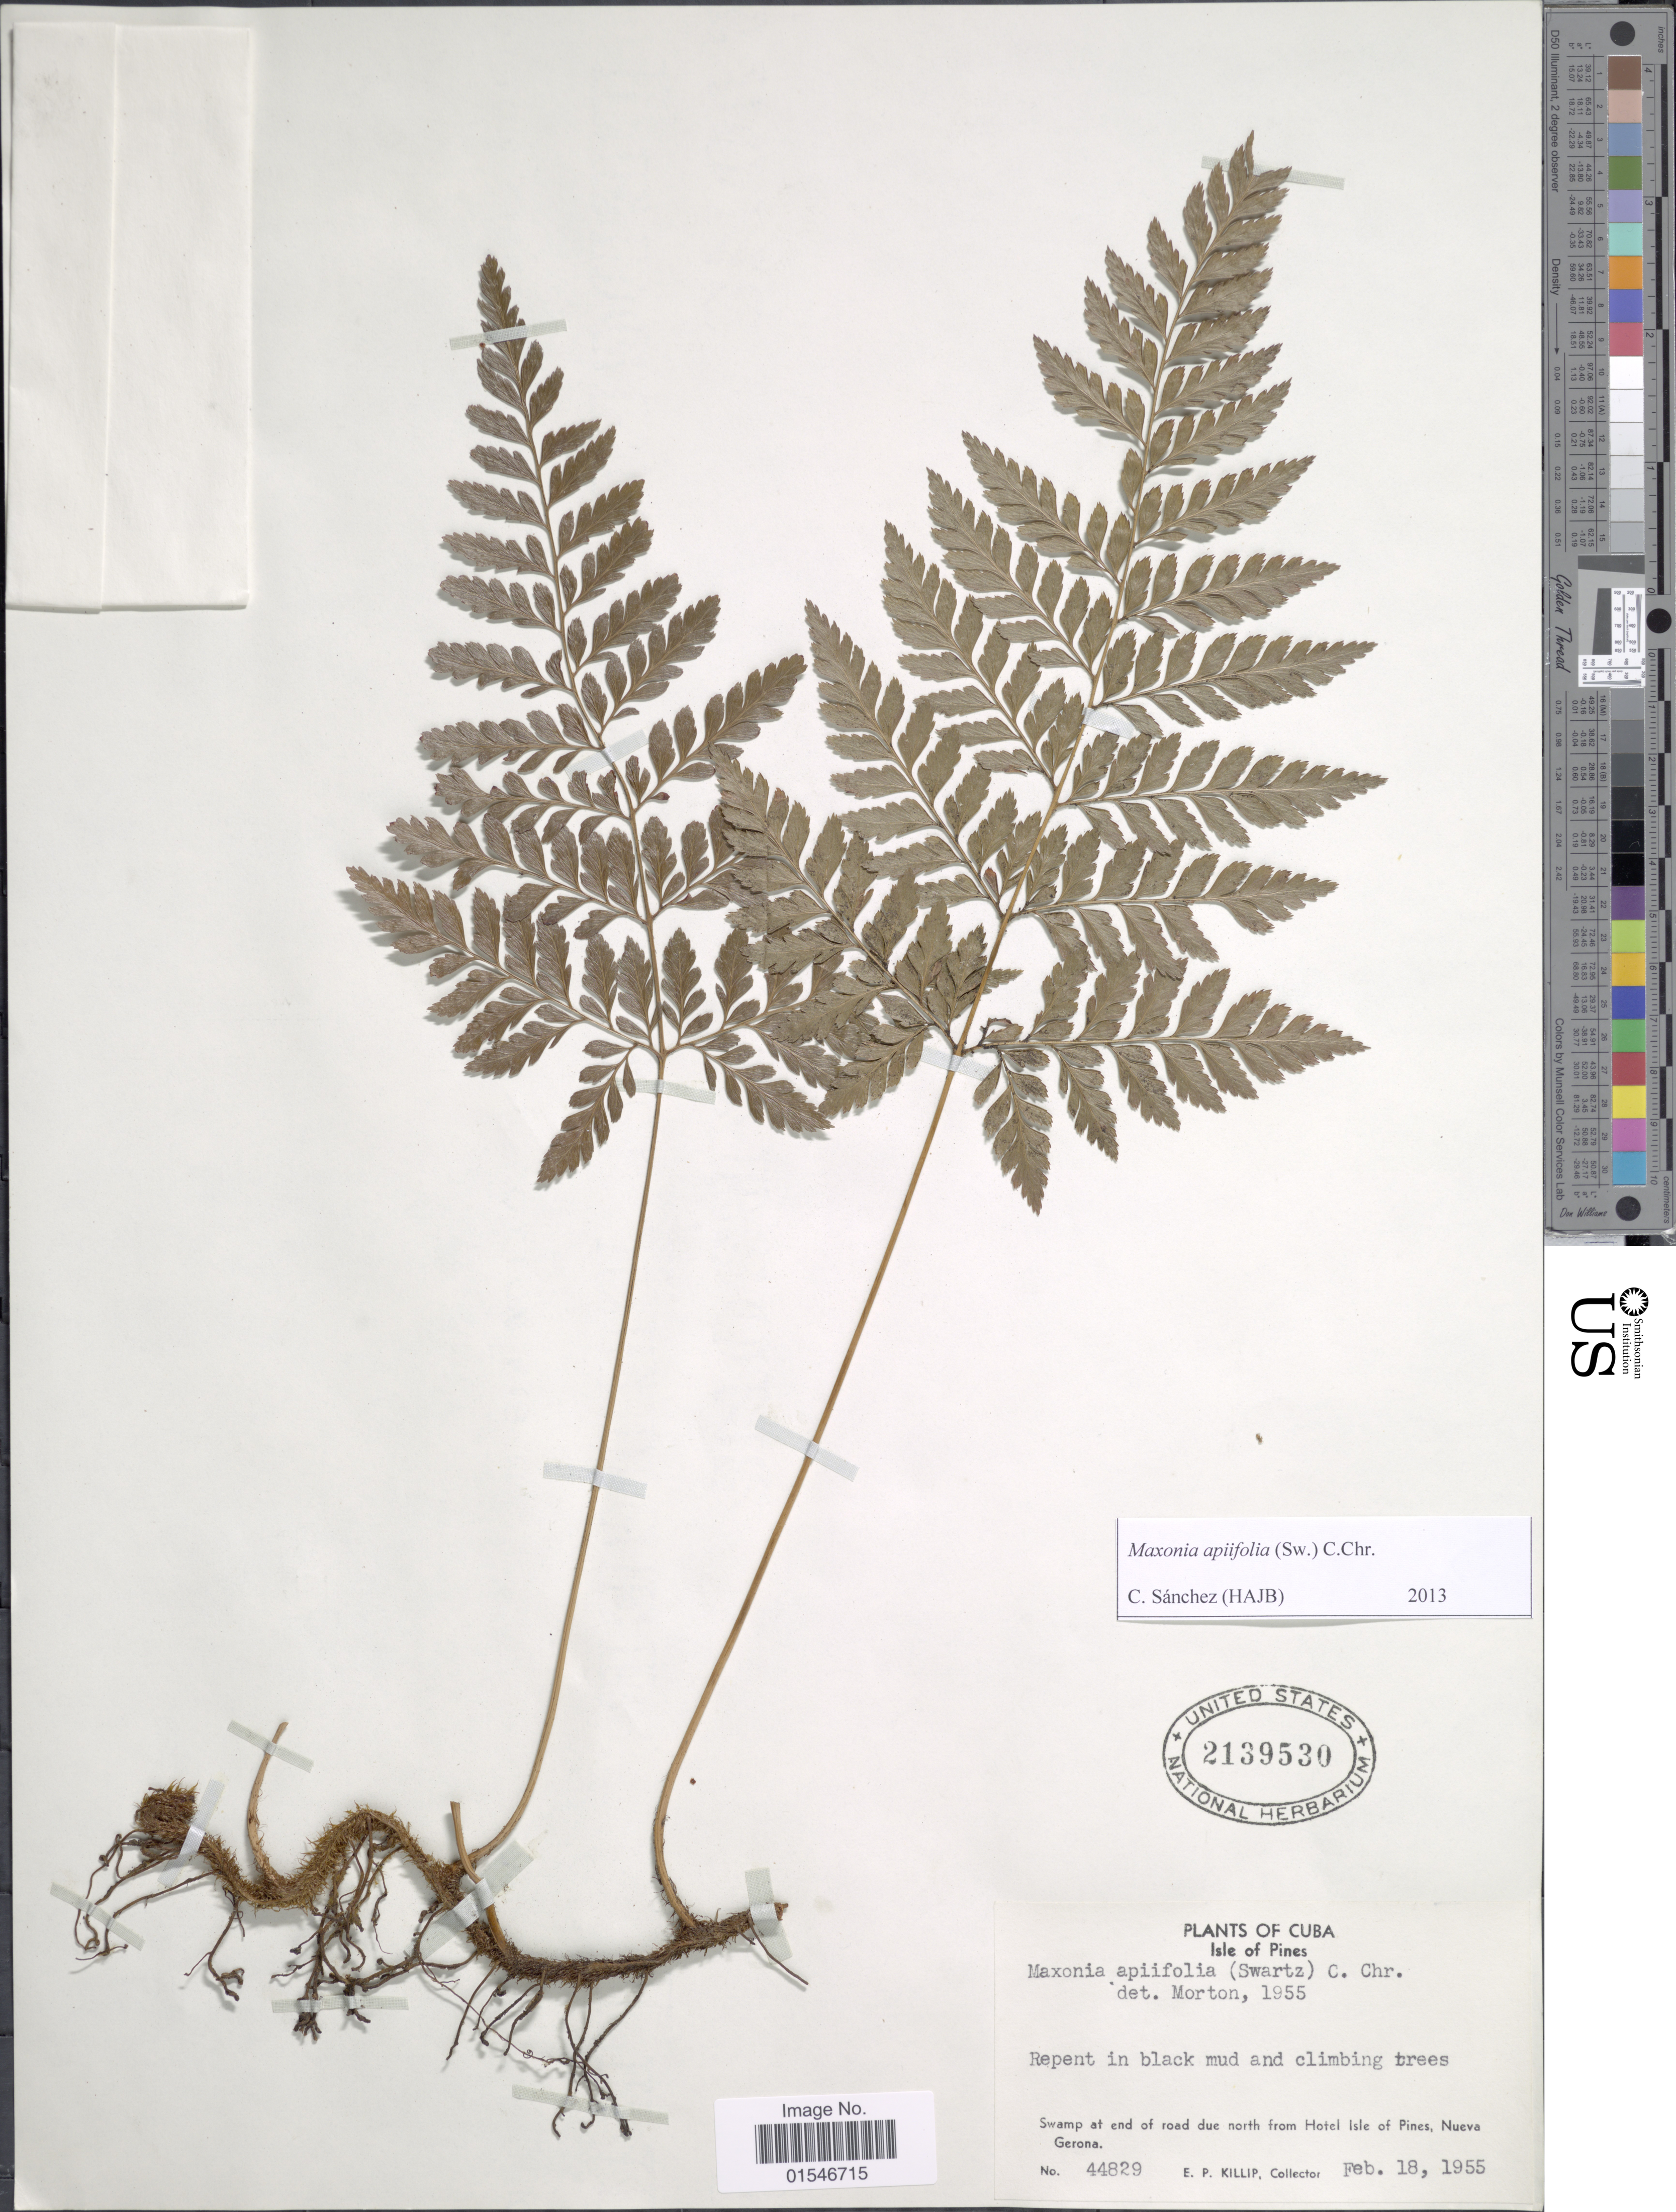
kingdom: Plantae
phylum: Tracheophyta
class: Polypodiopsida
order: Polypodiales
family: Dryopteridaceae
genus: Maxonia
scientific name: Maxonia apiifolia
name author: (Sw.) C. Chr.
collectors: E. P. Killip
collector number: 44829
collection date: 1955-02-18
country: Cuba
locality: Isle of Pines. Swamp at end of road due north from Hotel Isle of Pines, Nueva Gerona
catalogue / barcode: US 2139530